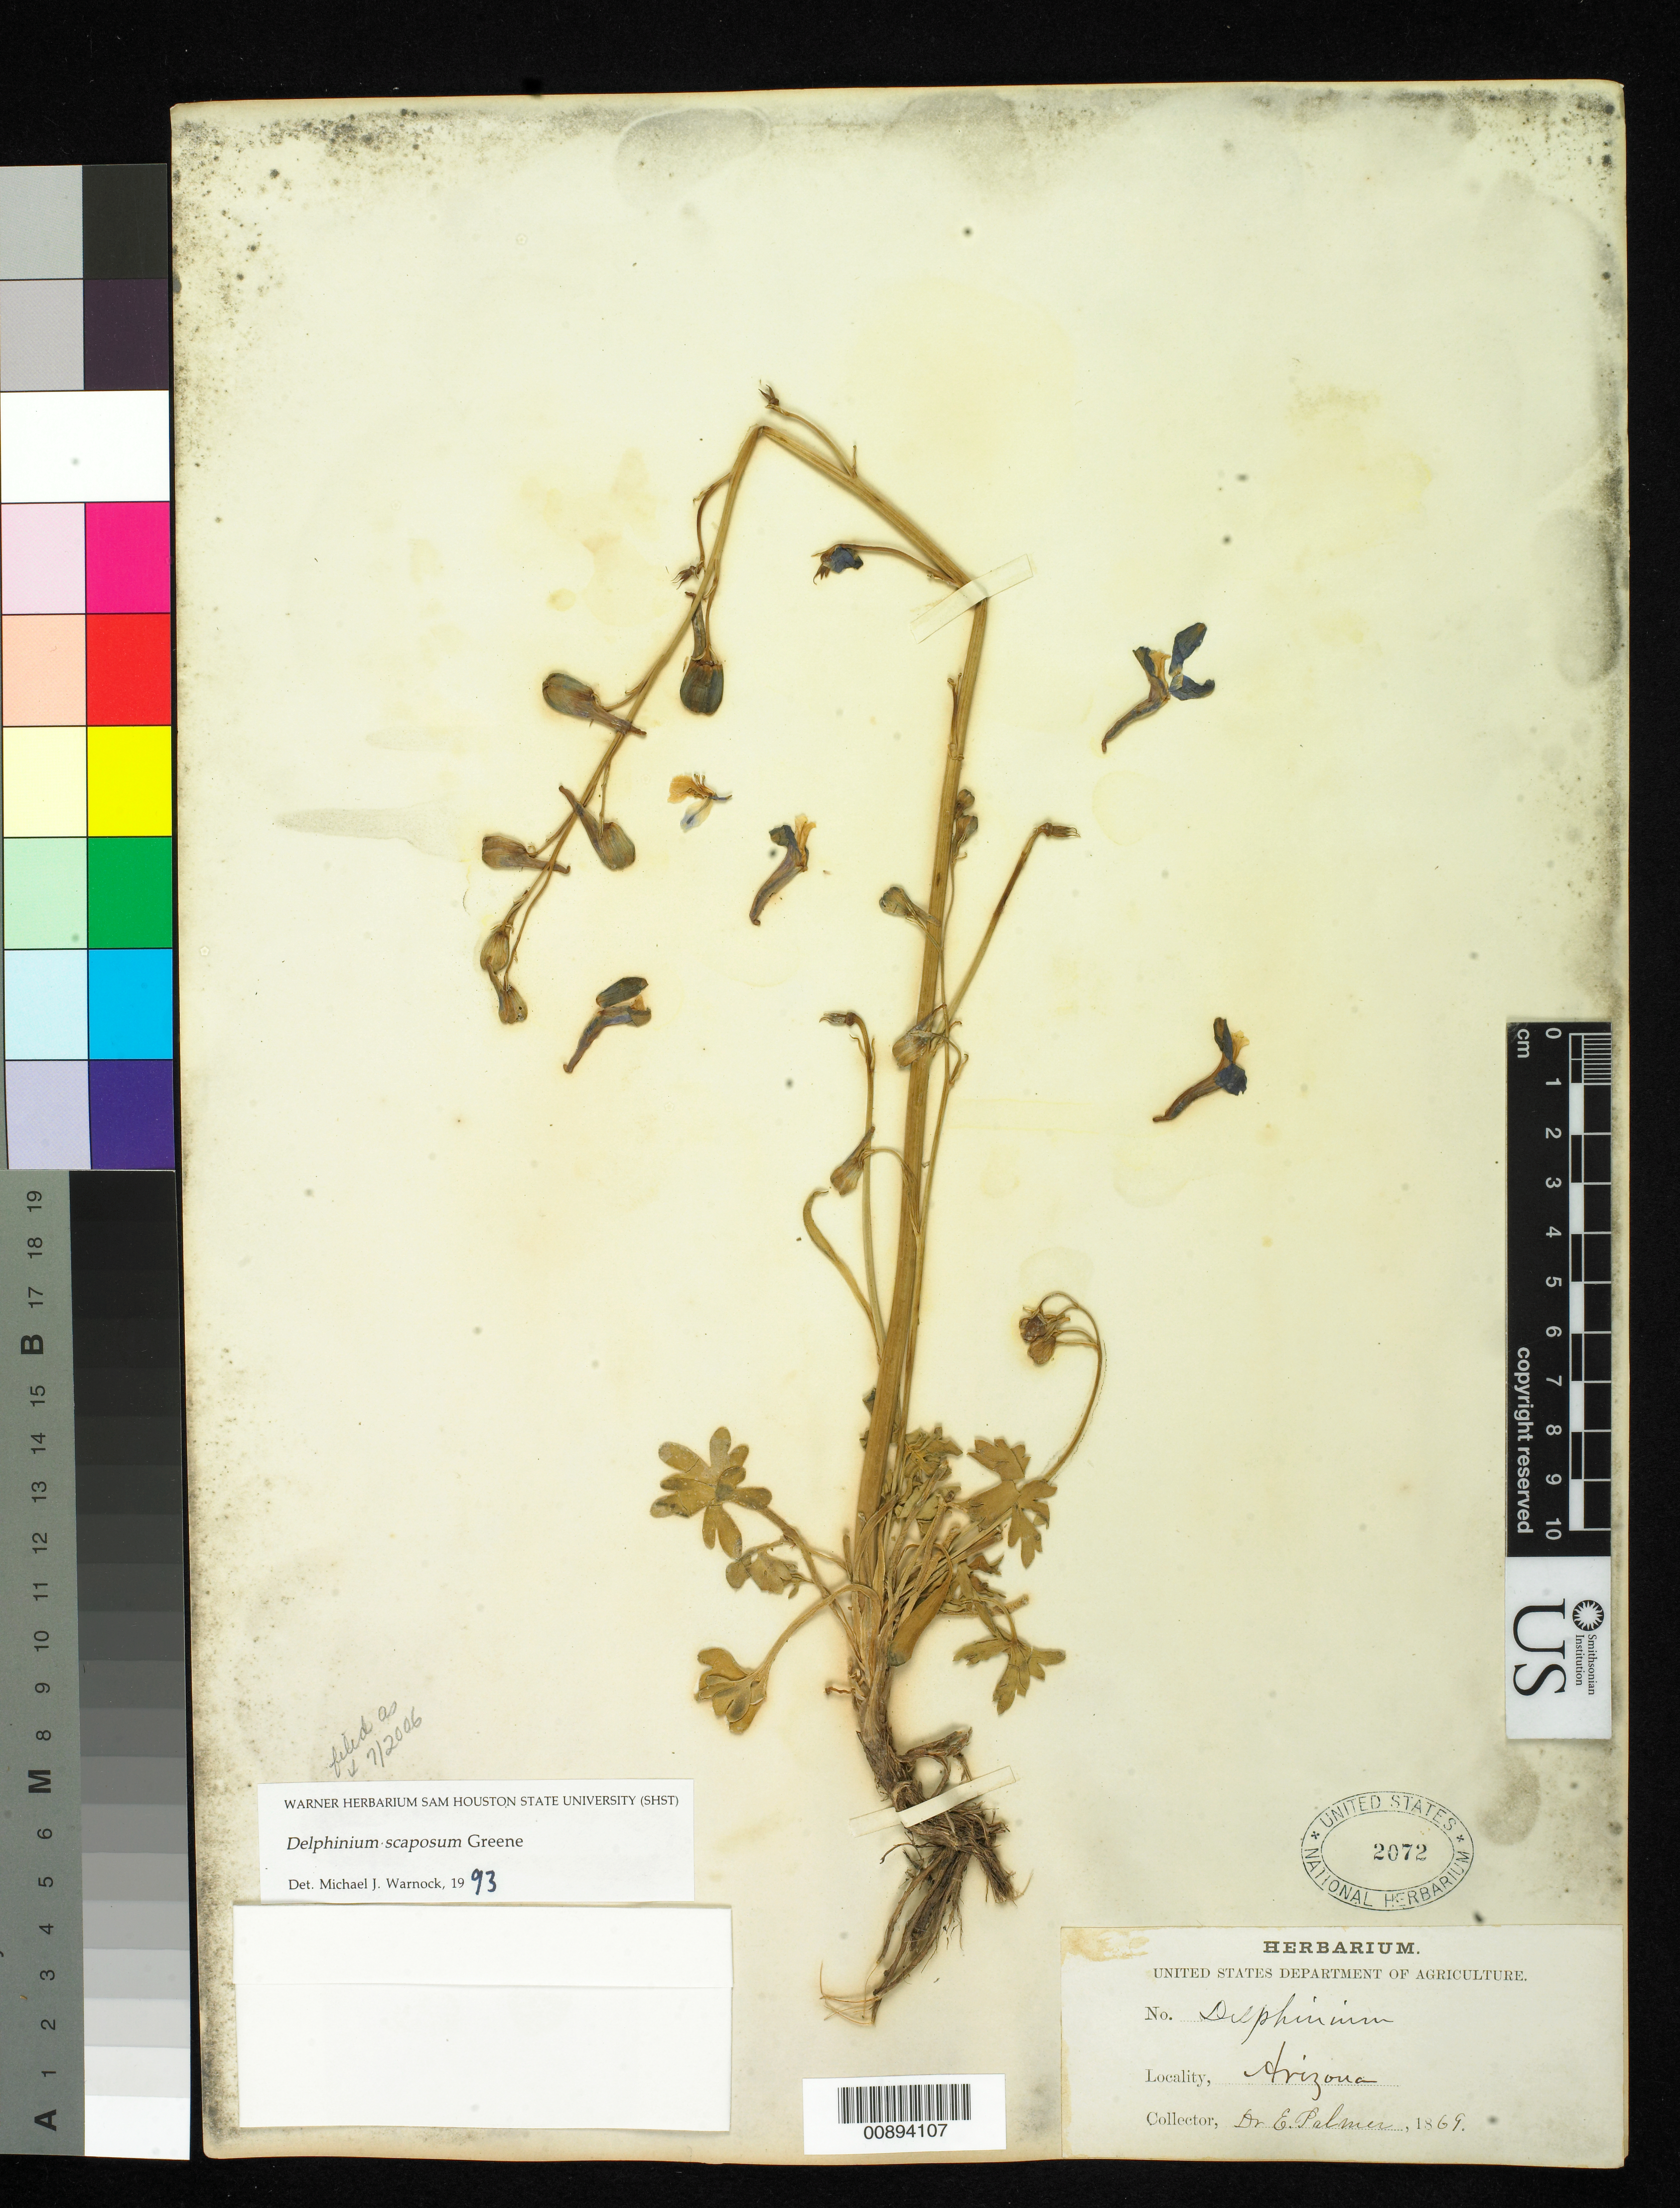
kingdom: Plantae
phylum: Tracheophyta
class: Magnoliopsida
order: Ranunculales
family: Ranunculaceae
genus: Delphinium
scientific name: Delphinium scaposum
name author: Greene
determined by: Warnock, M. J., (SHST), Sam Houston State University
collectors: E. Palmer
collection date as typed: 1869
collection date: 1869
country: United States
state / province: Arizona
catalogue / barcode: US 2072